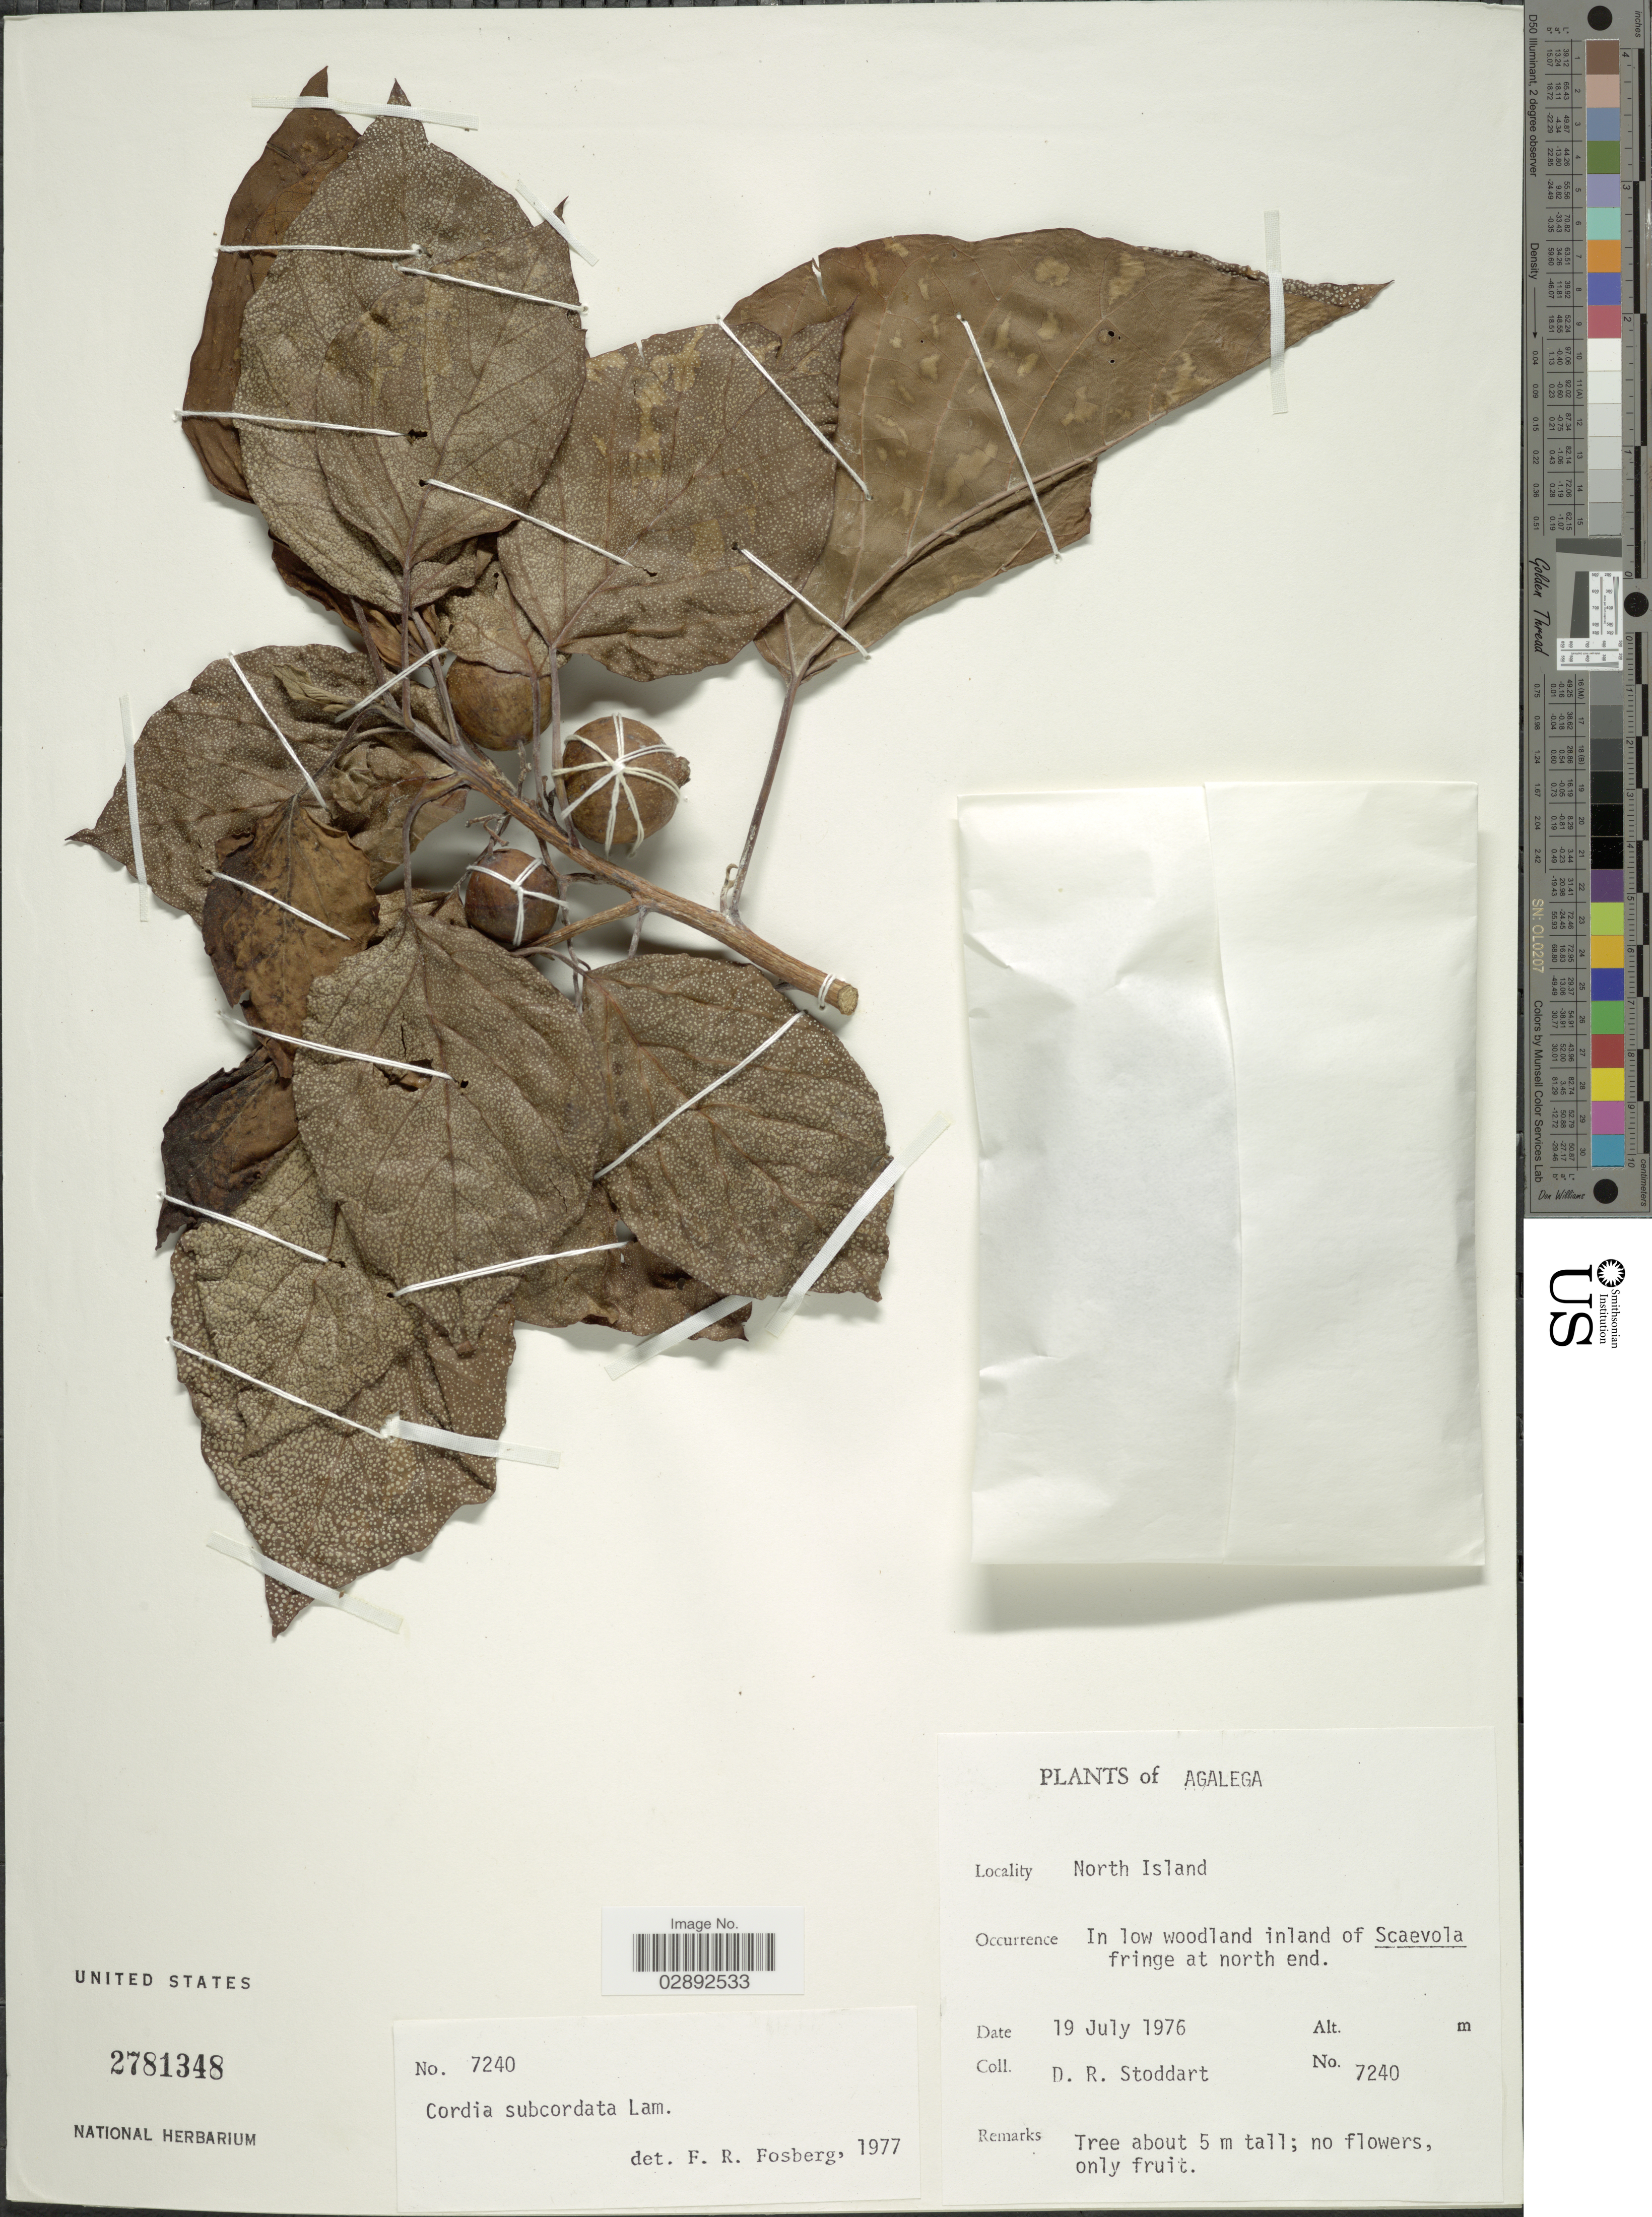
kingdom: Plantae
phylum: Tracheophyta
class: Magnoliopsida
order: Boraginales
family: Cordiaceae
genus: Cordia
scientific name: Cordia subcordata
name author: Lam.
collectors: D. R. Stoddart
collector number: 7240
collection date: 1976-07-19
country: Mauritius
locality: Agalega. North Island.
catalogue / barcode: US 2781348